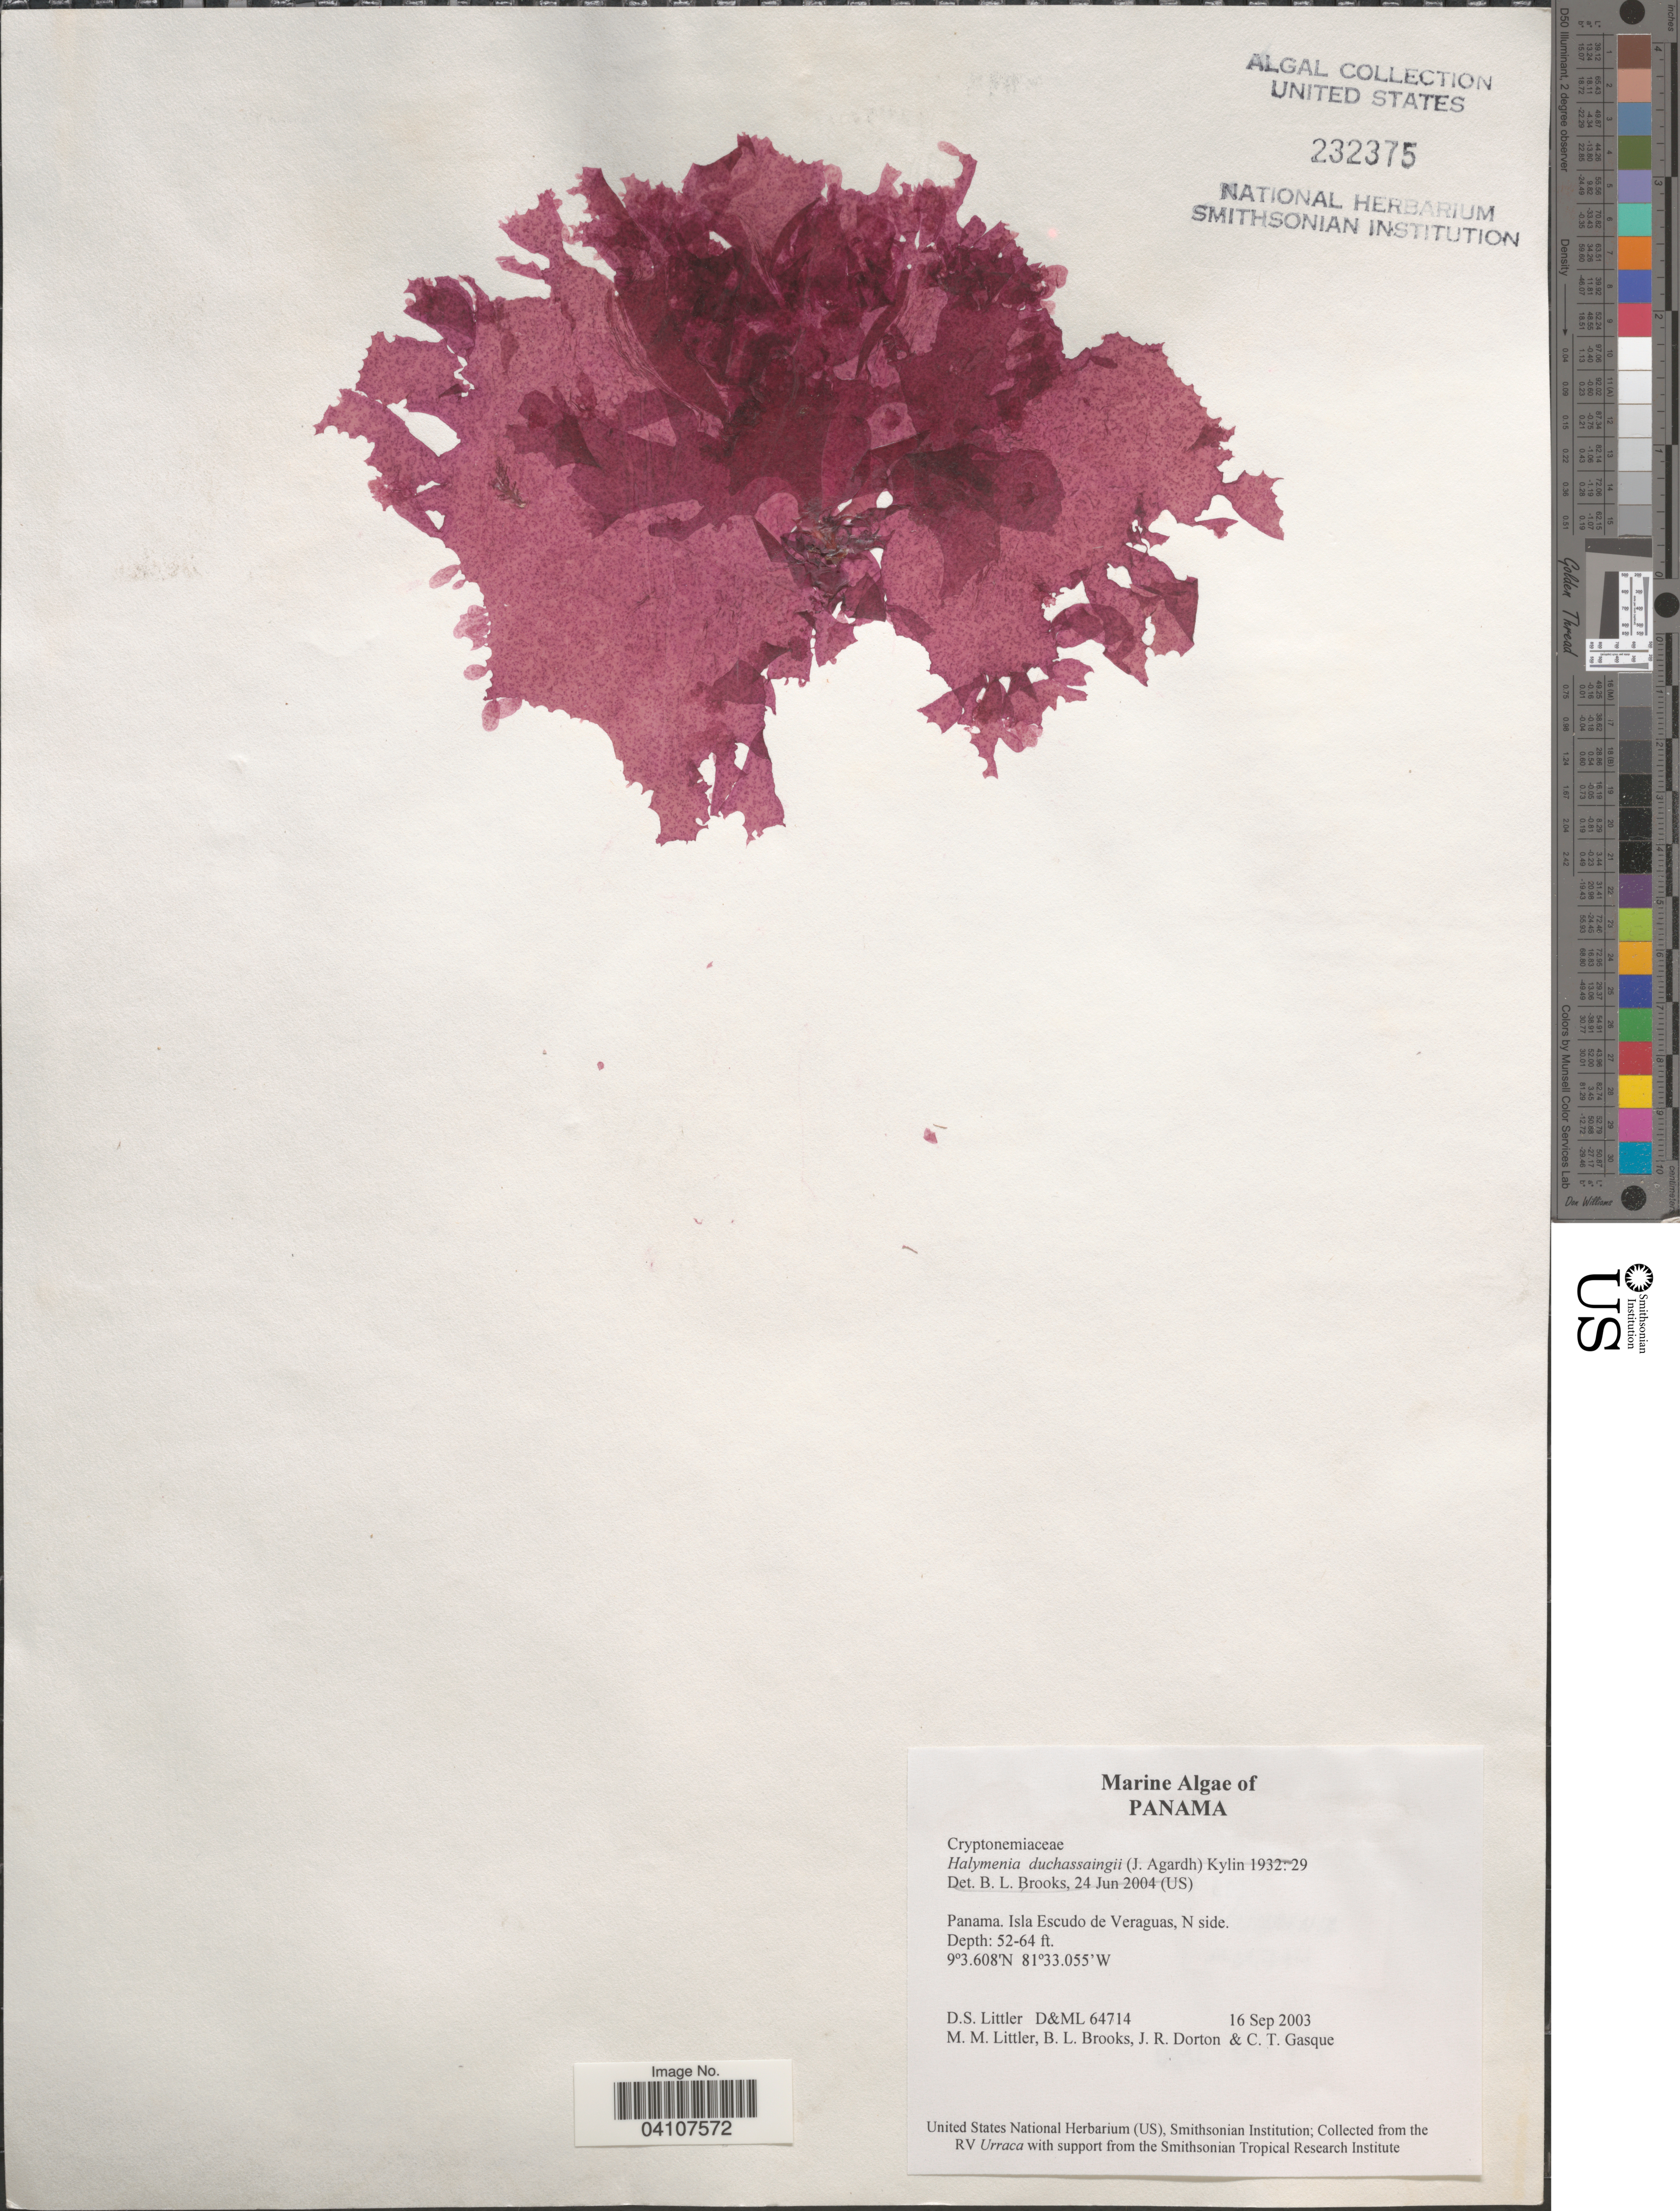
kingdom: Plantae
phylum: Rhodophyta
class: Florideophyceae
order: Halymeniales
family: Halymeniaceae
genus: Halymenia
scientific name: Halymenia duchassaignii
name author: (J. Agardh) Kylin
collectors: D. S. Littler, B. Brooks, J. Dorton & C. Gasque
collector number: D&ML64714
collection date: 2003-09-16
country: Panama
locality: Isla Escudo de Veraguas, N side.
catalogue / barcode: US 232375